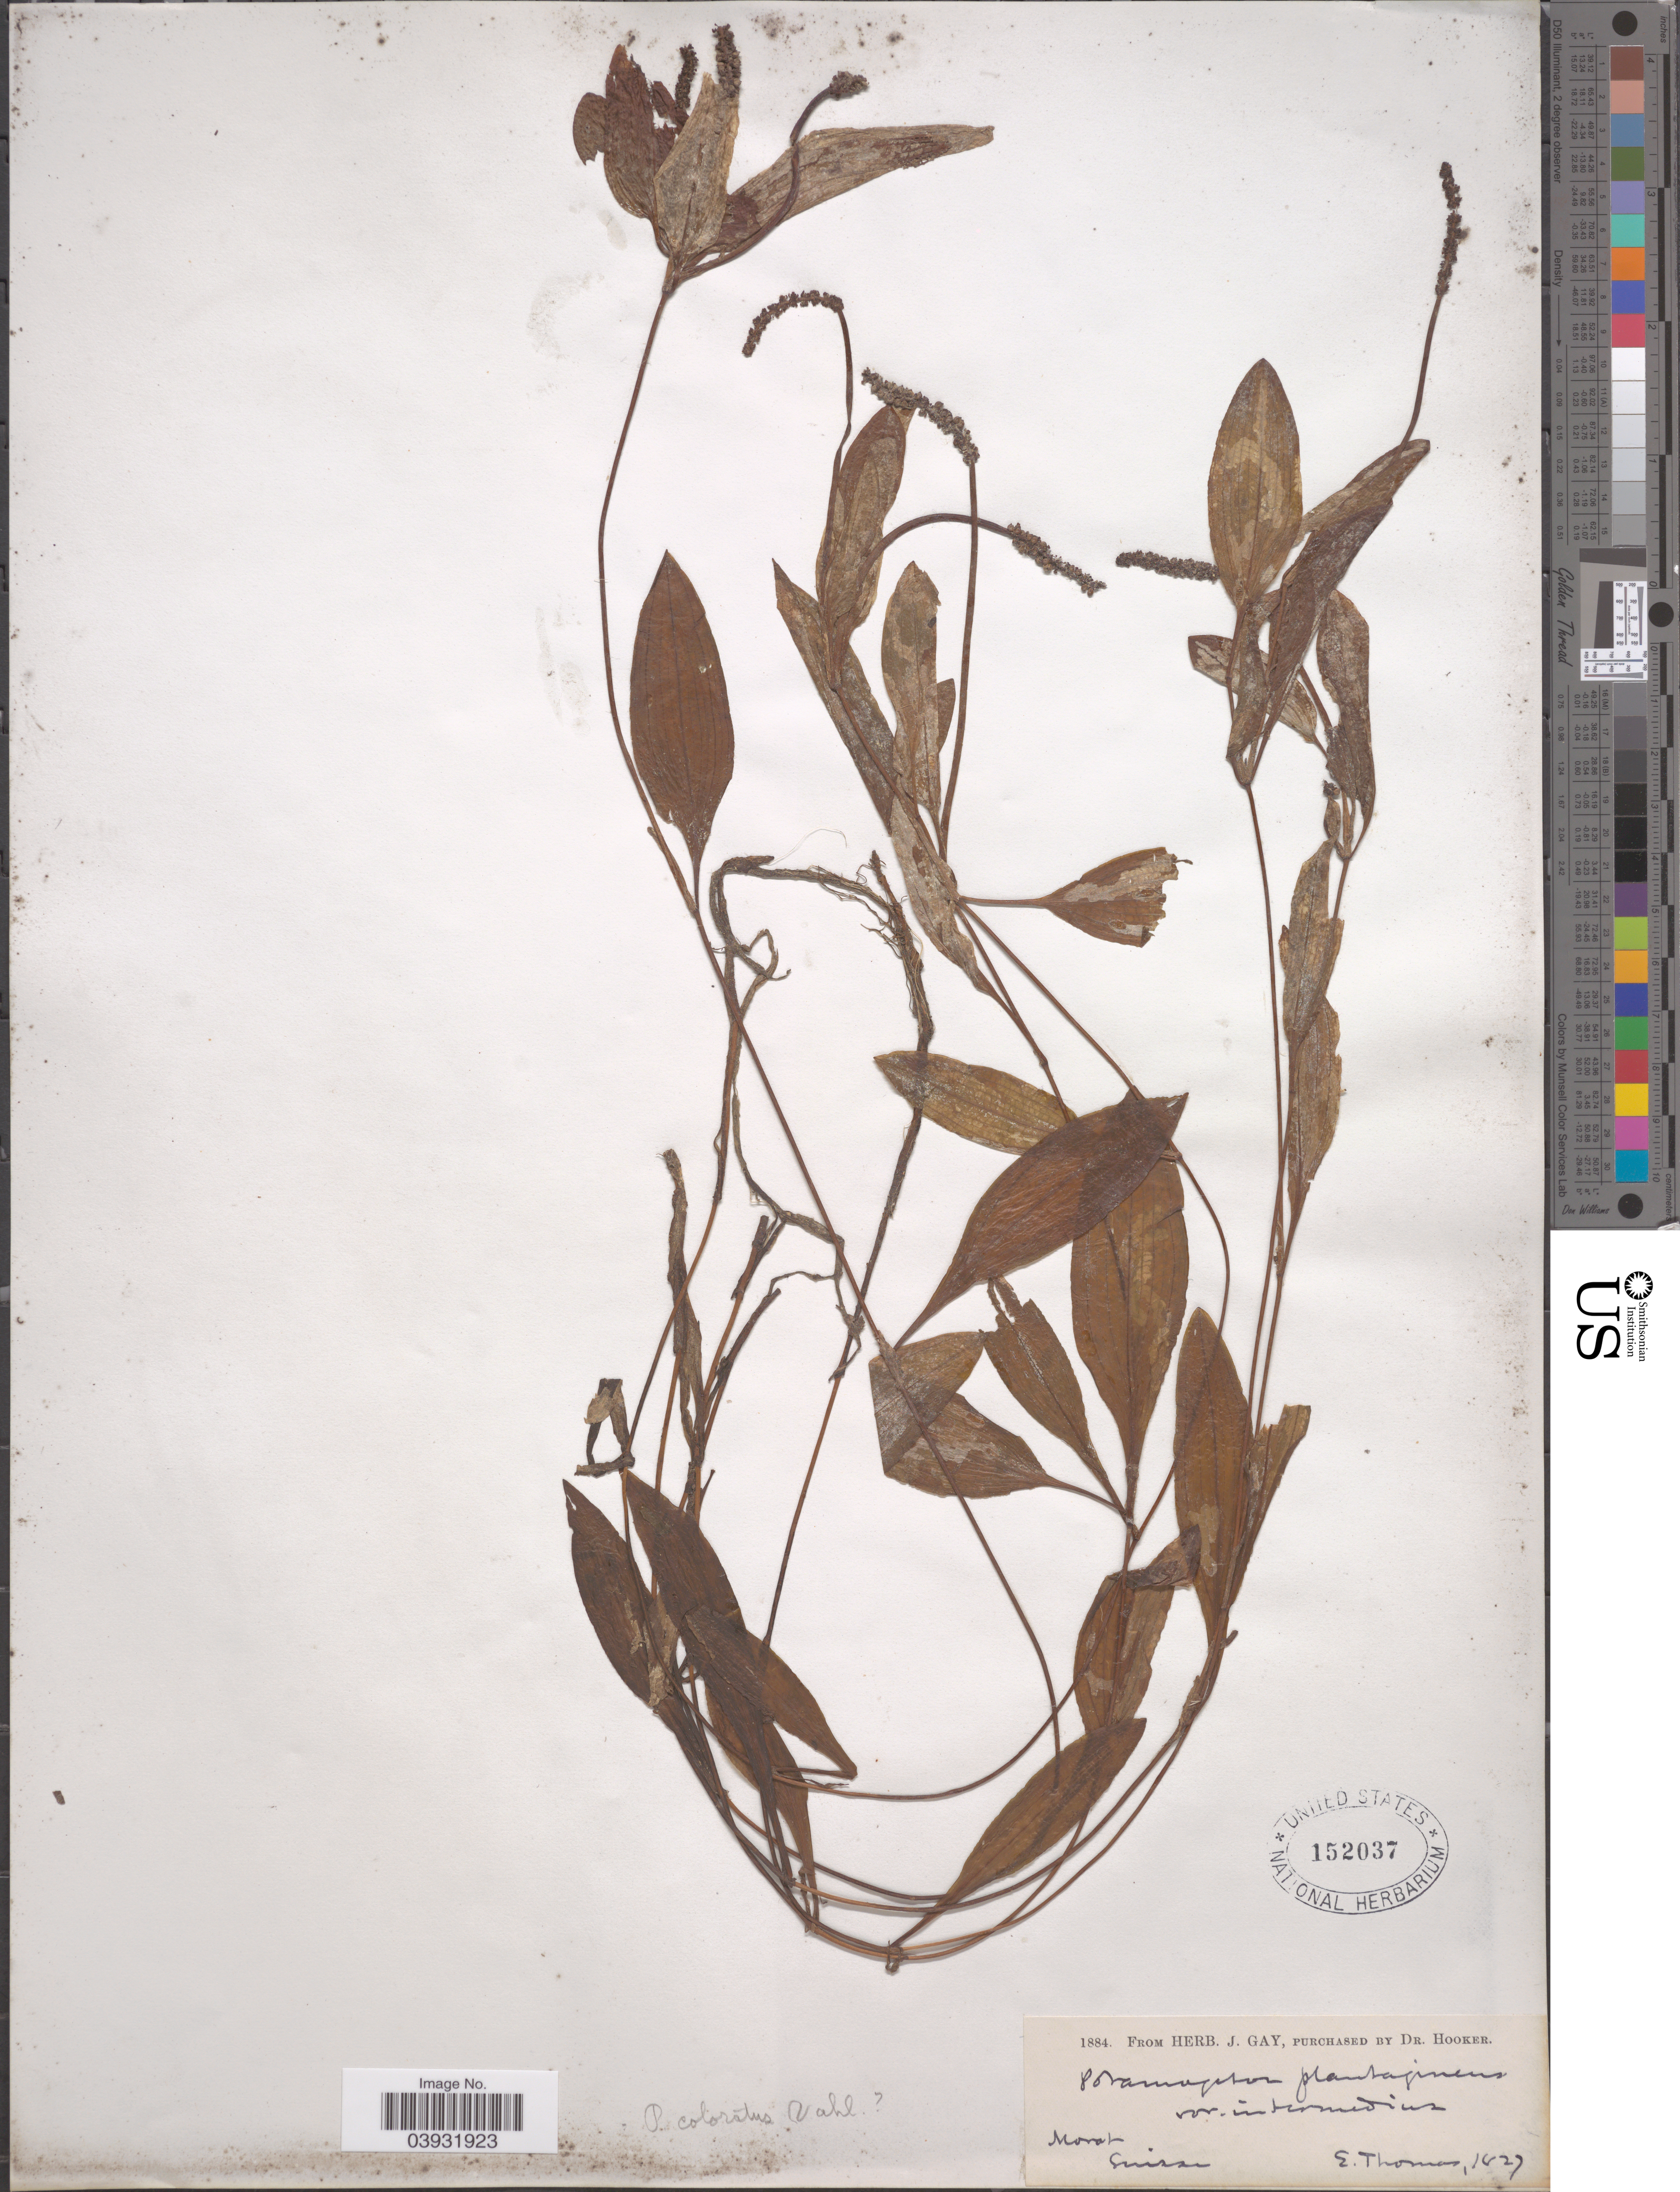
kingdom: Plantae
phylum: Tracheophyta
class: Liliopsida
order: Alismatales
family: Potamogetonaceae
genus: Potamogeton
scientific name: Potamogeton coloratus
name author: Hagstr.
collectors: E. Thomas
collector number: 1427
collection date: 1884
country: Switzerland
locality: Morot, Suisse.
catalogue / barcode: US 152037